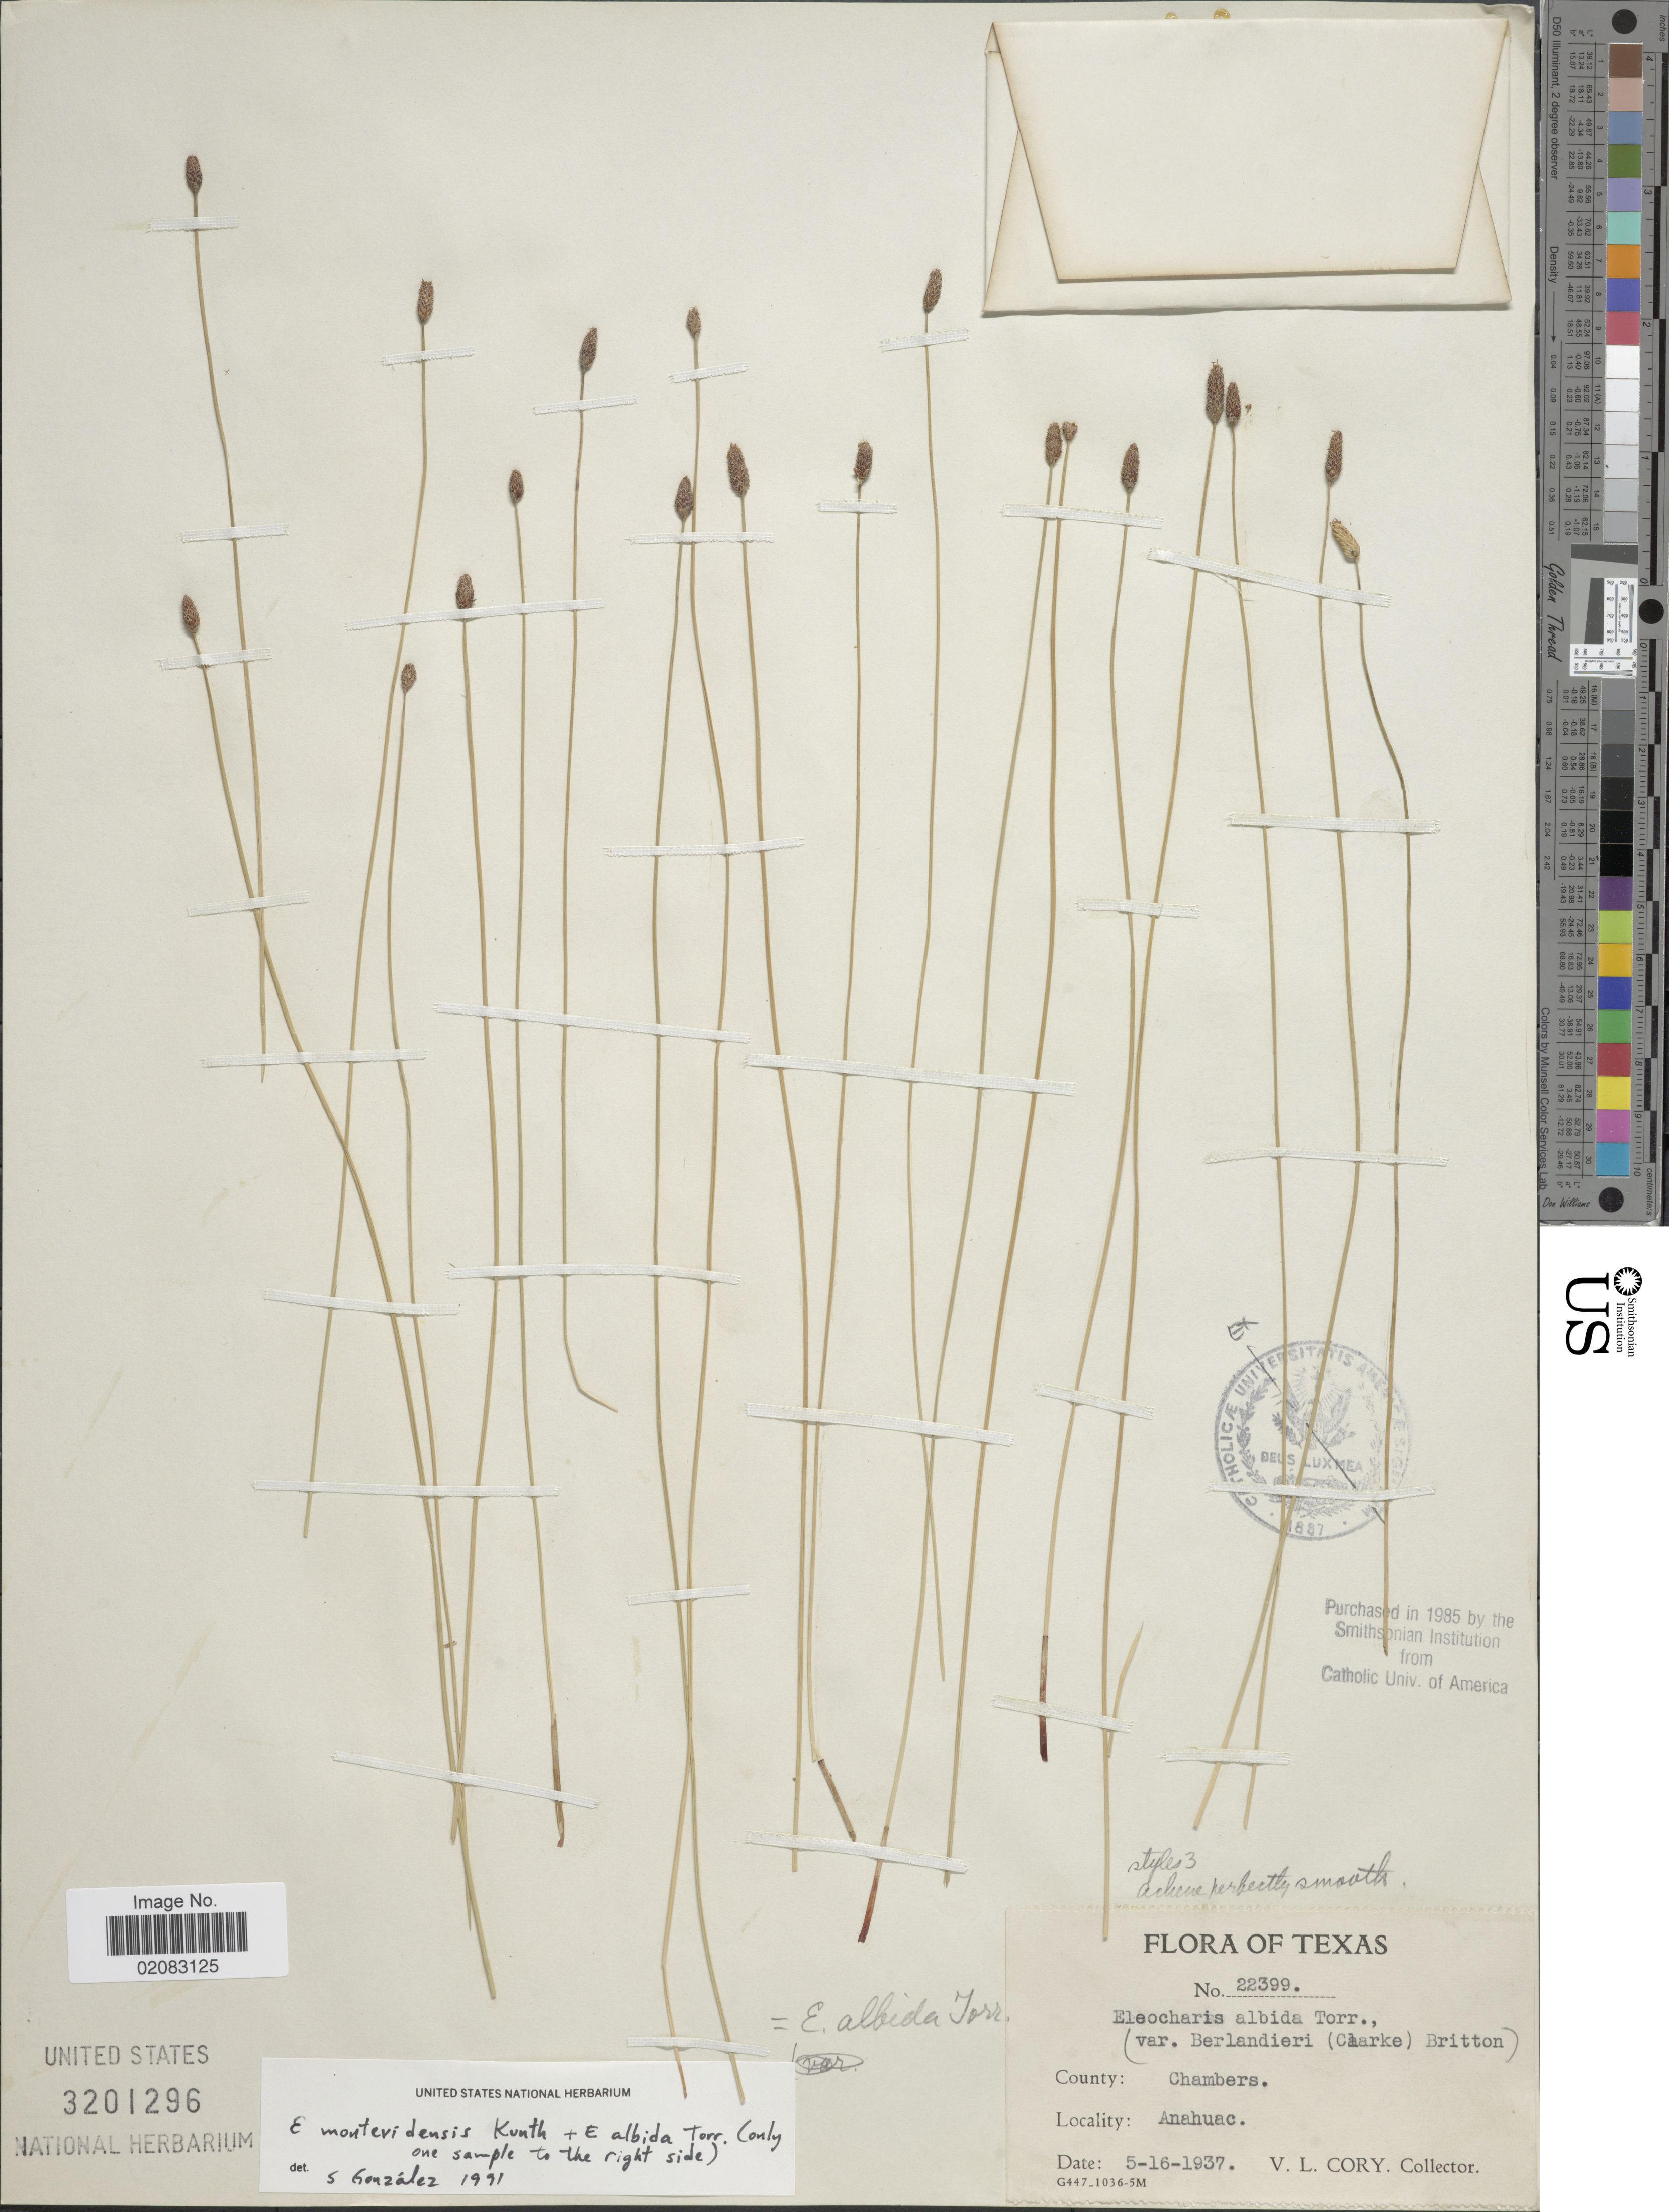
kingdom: Plantae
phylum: Tracheophyta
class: Liliopsida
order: Poales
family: Cyperaceae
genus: Eleocharis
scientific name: Eleocharis montevidensis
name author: Kunth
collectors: V. Cory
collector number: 22399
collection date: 1937-05-16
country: United States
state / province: Texas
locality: County: Chambers, Anahuac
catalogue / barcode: US 3201296